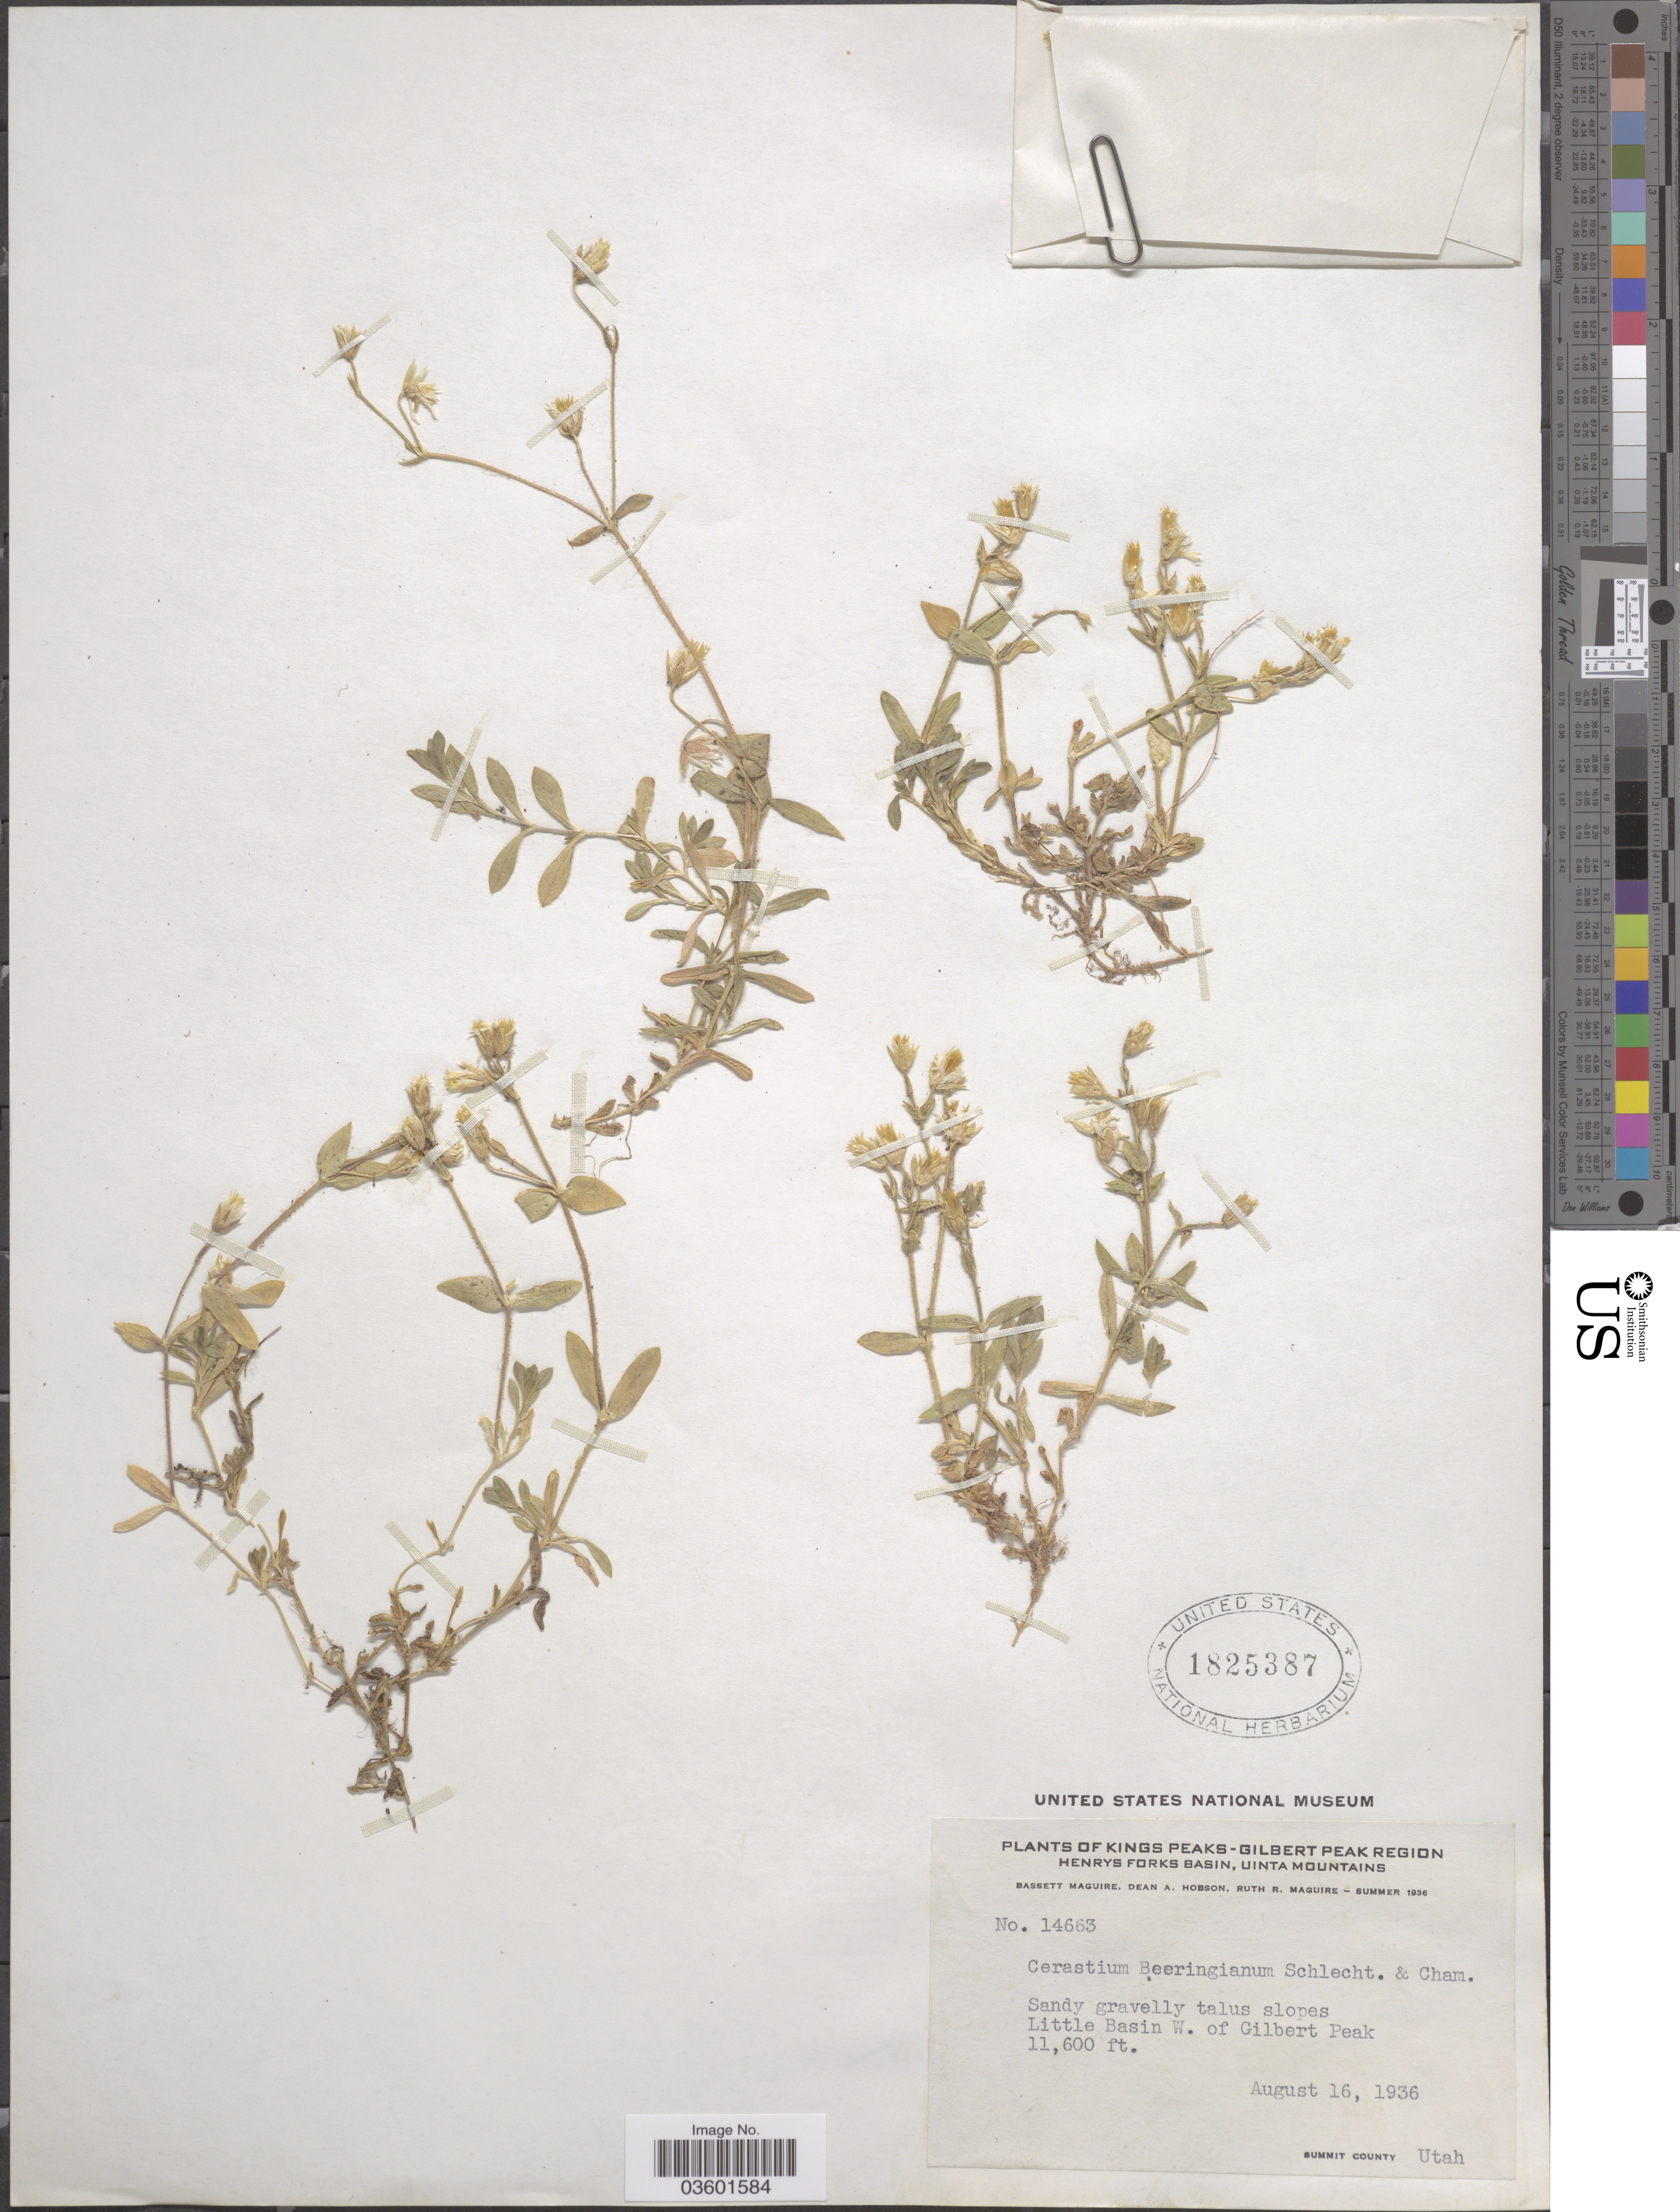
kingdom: Plantae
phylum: Tracheophyta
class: Magnoliopsida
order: Caryophyllales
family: Caryophyllaceae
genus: Cerastium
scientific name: Cerastium beeringianum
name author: Cham. & Schltdl.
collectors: B. Maguire, D. Hobson & R. R. Maguire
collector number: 14663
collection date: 1936-08-16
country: United States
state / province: Utah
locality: Kings Peak-Gilbert Peak Region. Henrys Forks Basin, Uinta Mountains. Little Basin W. of Gilbert Peak. Summit County.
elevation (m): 3536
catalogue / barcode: US 1825387